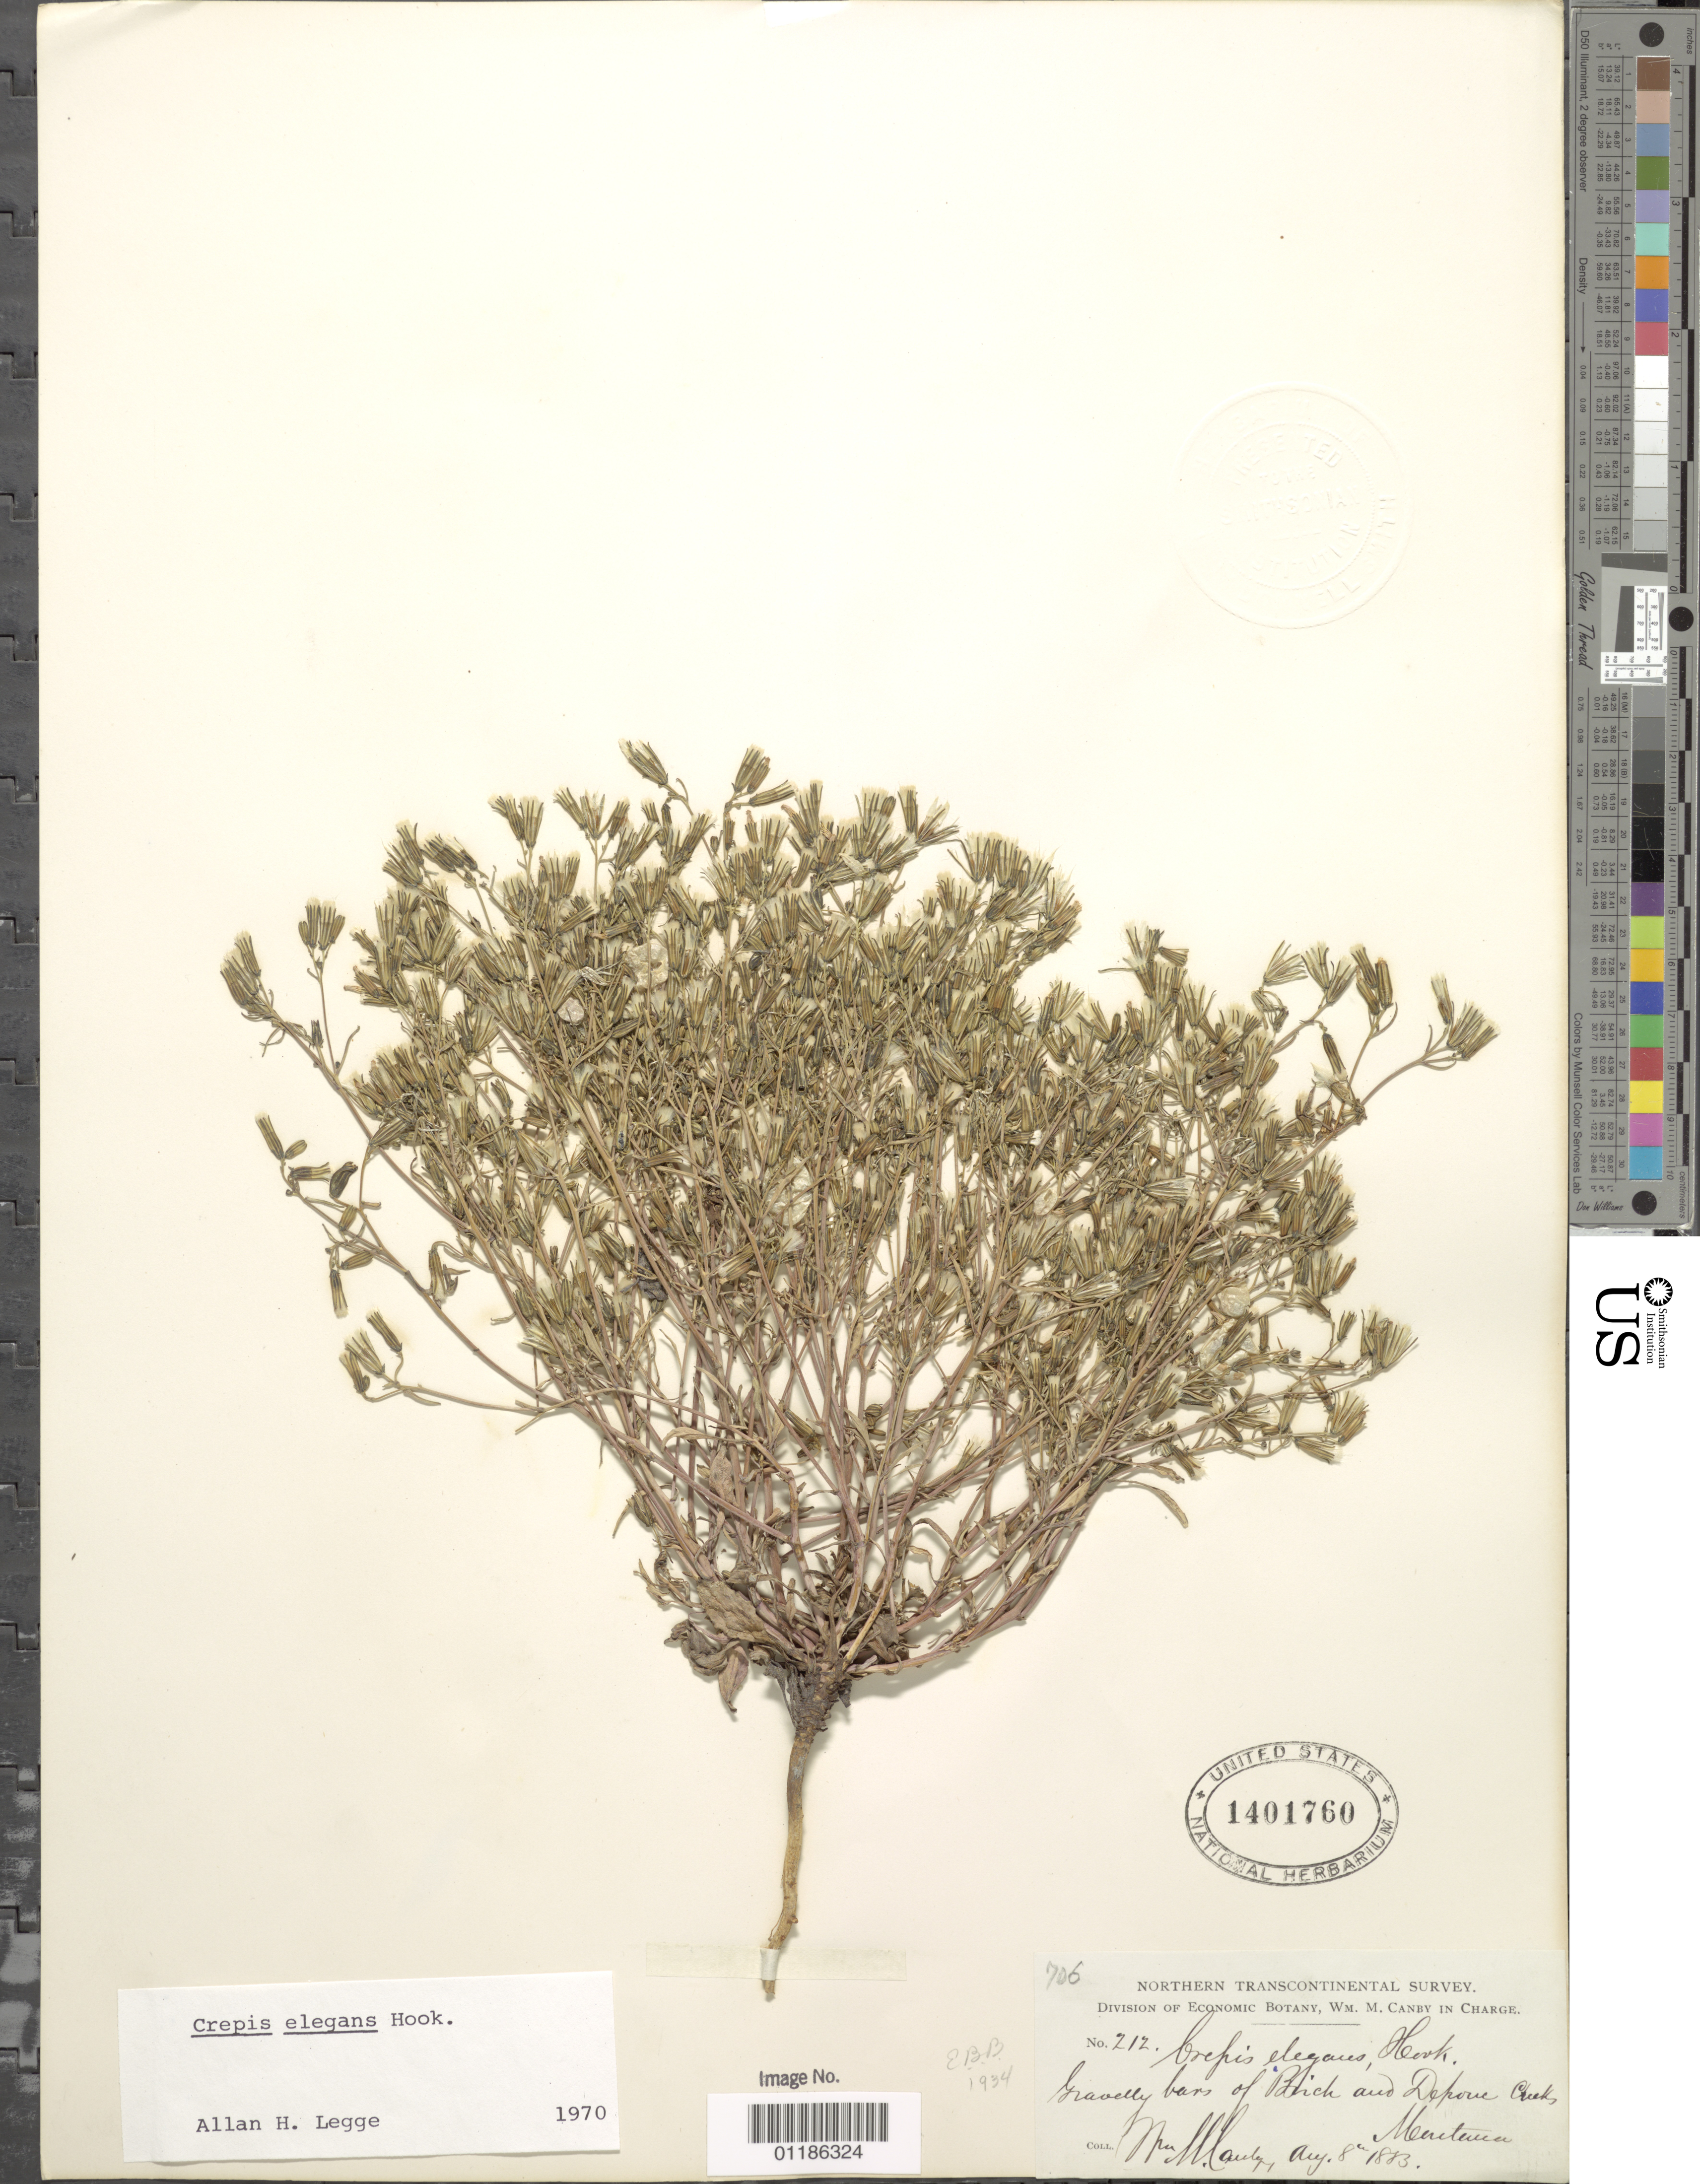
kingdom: Plantae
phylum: Tracheophyta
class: Magnoliopsida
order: Asterales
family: Asteraceae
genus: Askellia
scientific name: Askellia elegans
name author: (Hook.) W.A. Weber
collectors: W. M. Canby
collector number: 212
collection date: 1883-08-08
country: United States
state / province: Montana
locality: Gravelly bars of Birch and Dupuyer Creeks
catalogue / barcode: US 1401760